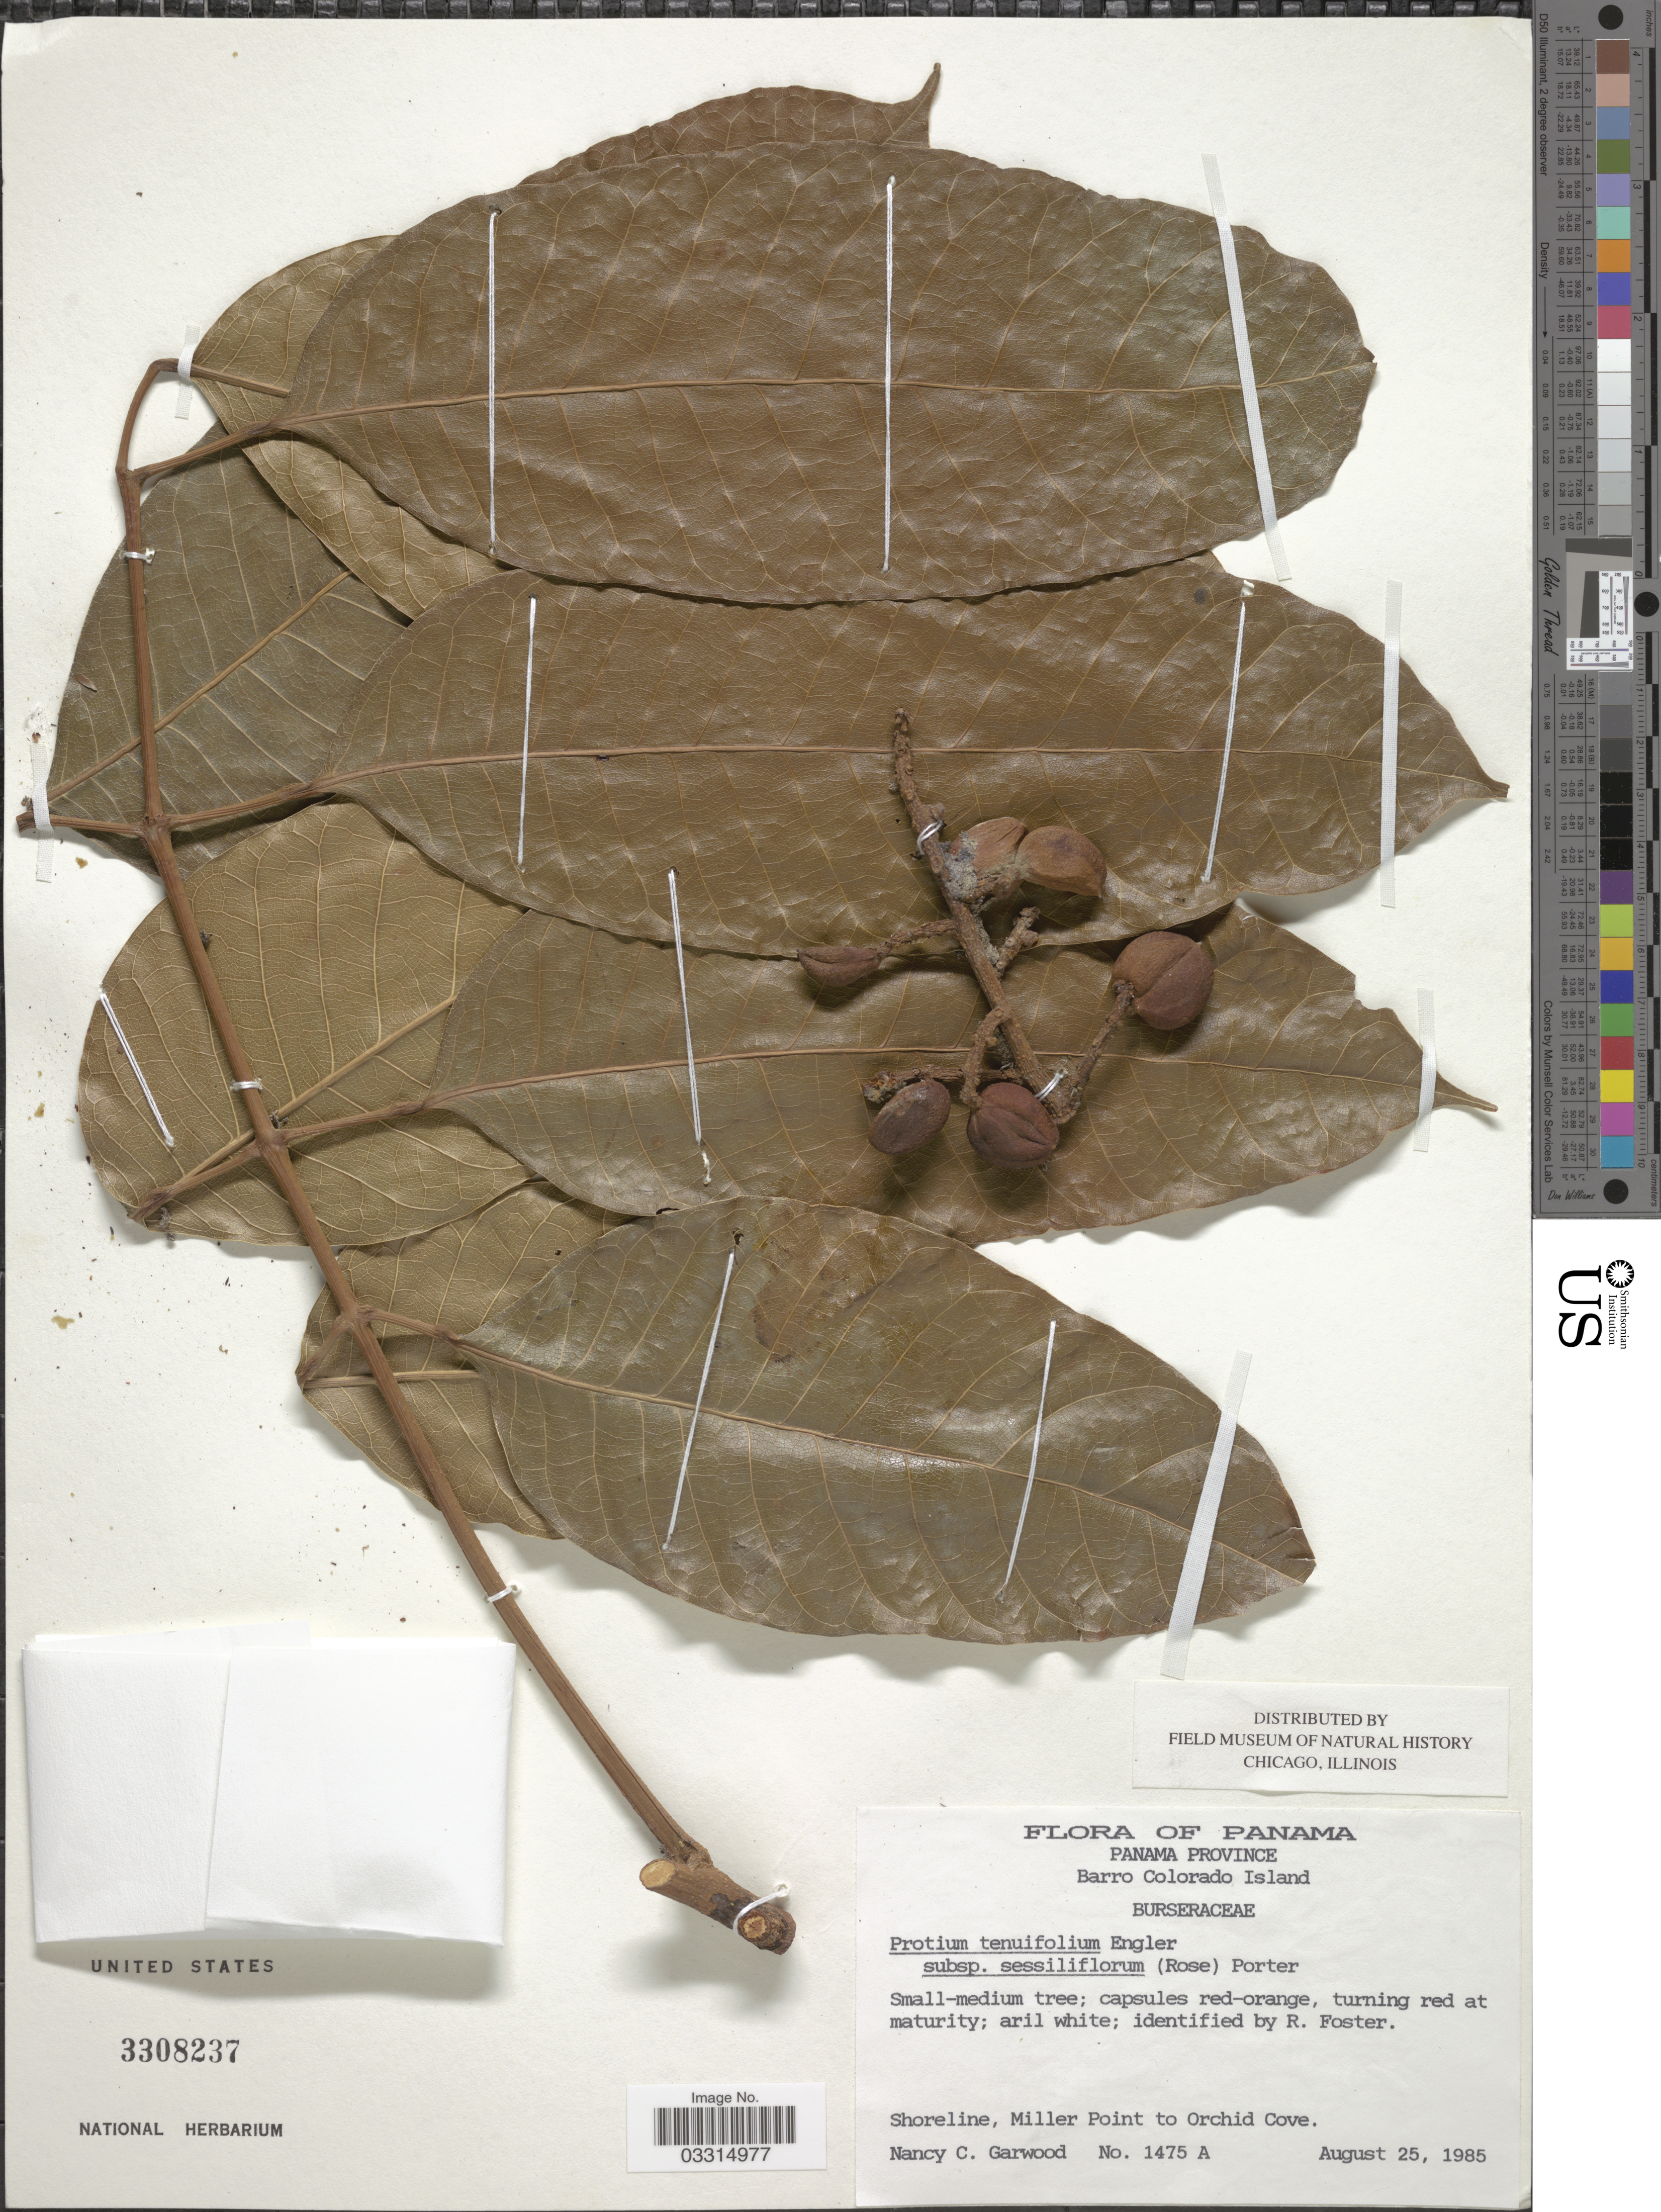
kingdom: Plantae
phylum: Tracheophyta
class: Magnoliopsida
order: Sapindales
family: Burseraceae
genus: Protium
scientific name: Protium sessiliflorum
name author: (Rose) Standl.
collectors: N. C. Garwood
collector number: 1475A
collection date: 1985-08-25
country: Panama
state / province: Panamá Oeste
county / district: Canal Zone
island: Barro Colorado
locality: Barro Colorado Island. Shoreline, Miller Point to Orchid Cove.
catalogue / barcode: US 3308237